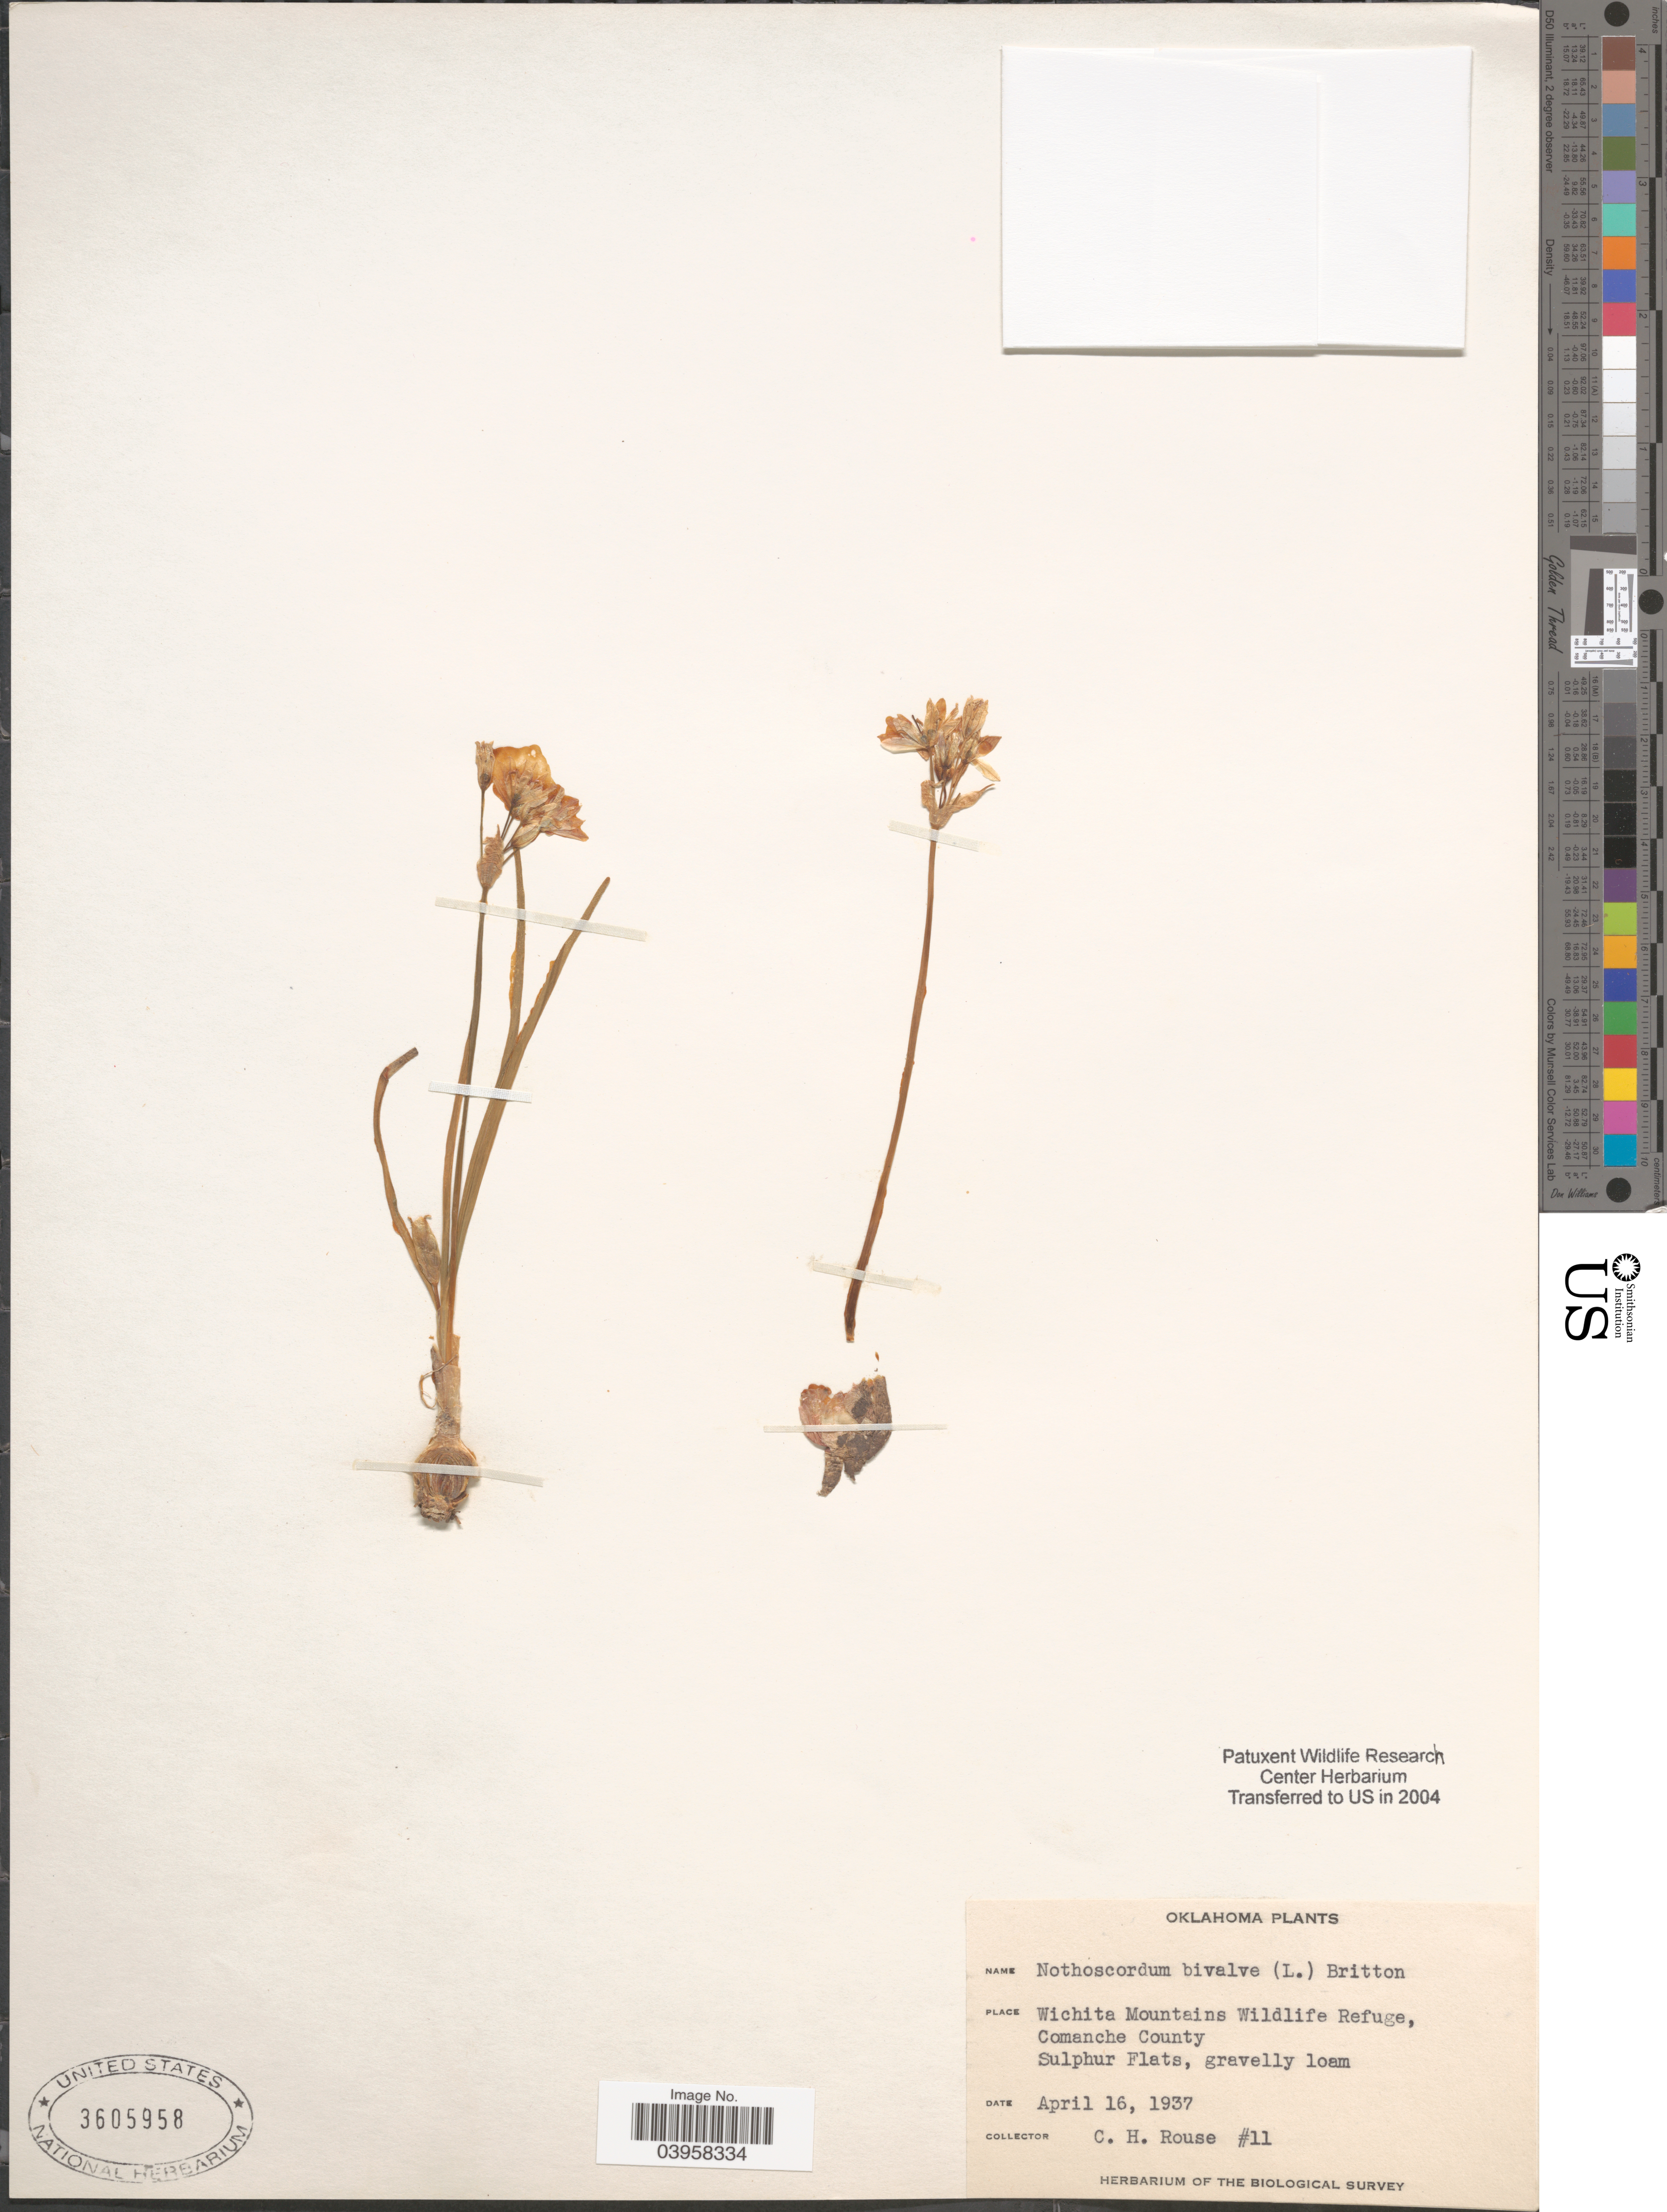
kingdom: Plantae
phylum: Tracheophyta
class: Liliopsida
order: Asparagales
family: Amaryllidaceae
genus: Nothoscordum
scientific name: Nothoscordum bivalve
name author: (L.) Britton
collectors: C. Rouse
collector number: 11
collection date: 1937-04-16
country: United States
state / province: Oklahoma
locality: Wichita Mountains Wildlife Refuge, Comanche County. Sulphur Flats, gravelly loam.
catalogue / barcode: US 3605958